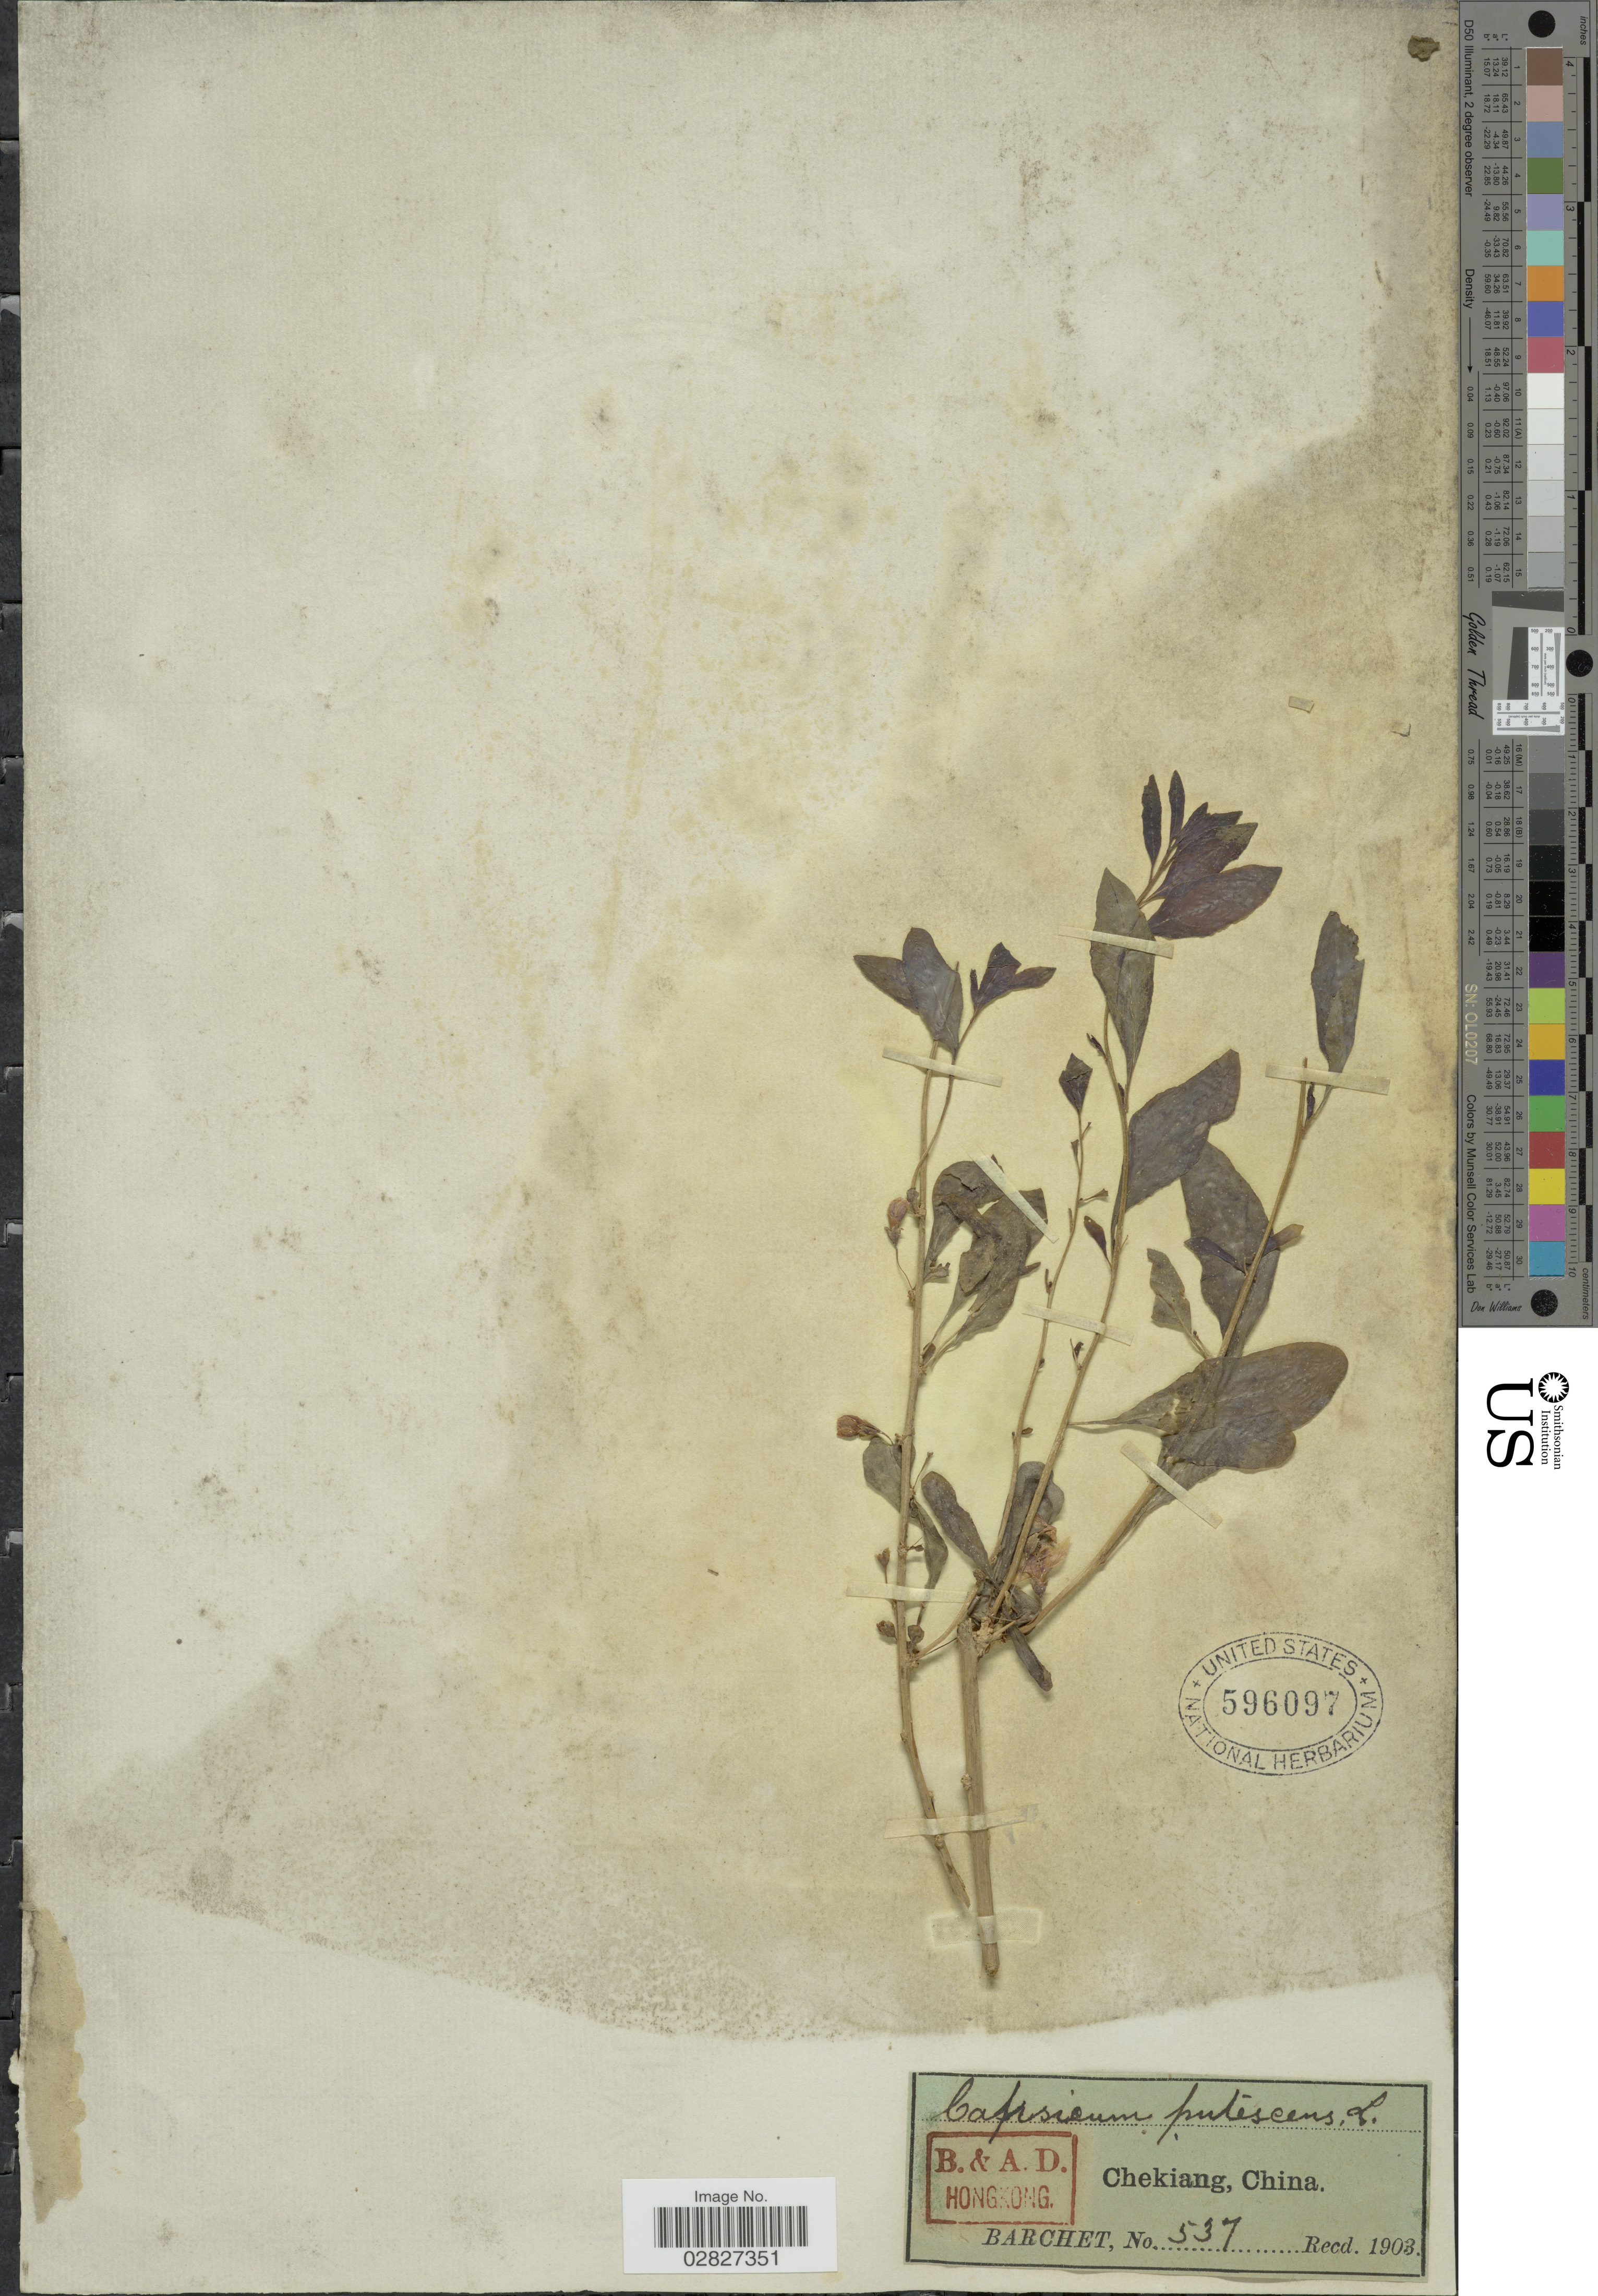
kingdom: Plantae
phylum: Tracheophyta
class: Magnoliopsida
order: Solanales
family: Solanaceae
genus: Capsicum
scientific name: Capsicum frutescens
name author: L.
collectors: S. P. Barchet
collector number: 537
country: China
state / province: Zhejiang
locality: Chekiang.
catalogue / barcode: US 596097